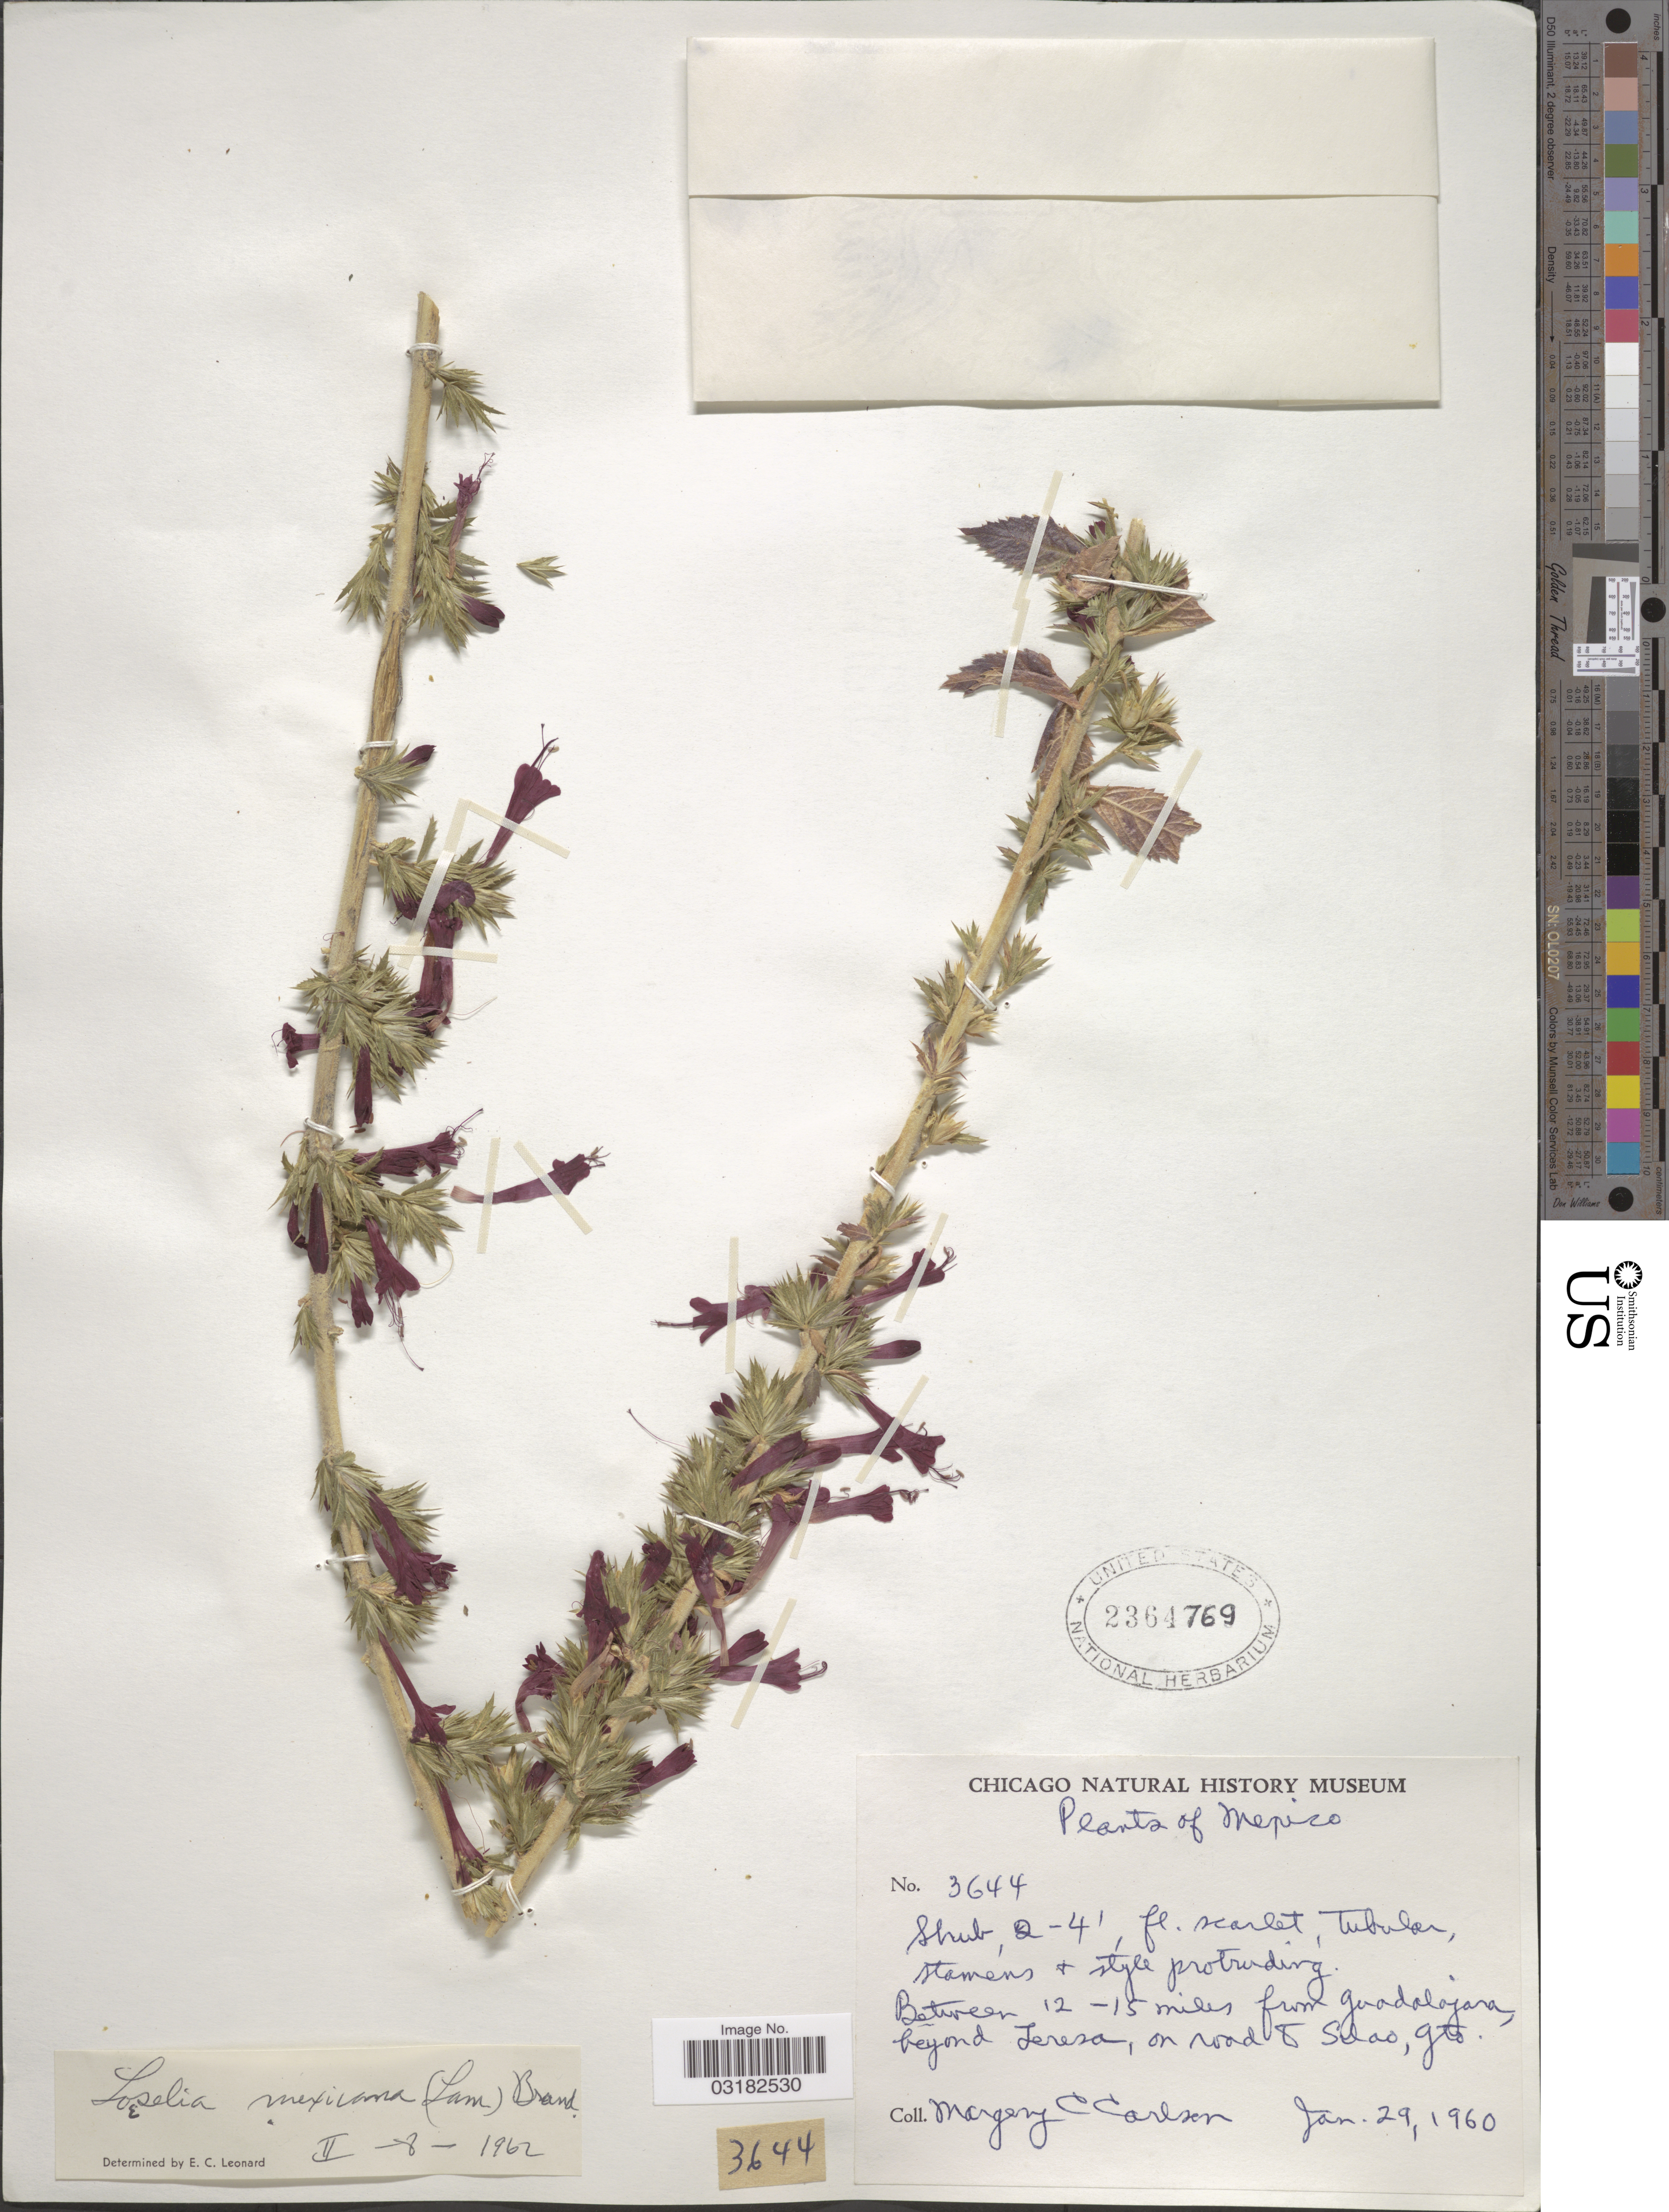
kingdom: Plantae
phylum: Tracheophyta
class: Magnoliopsida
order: Ericales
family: Polemoniaceae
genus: Loeselia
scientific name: Loeselia mexicana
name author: (Lam.) Brand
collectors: M. C. Carlson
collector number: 3644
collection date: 1960-01-29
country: Mexico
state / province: Guanajuato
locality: Between 12-15 miles from Guadalajara, beyond Teresa, on road to Silao.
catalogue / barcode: US 2364769